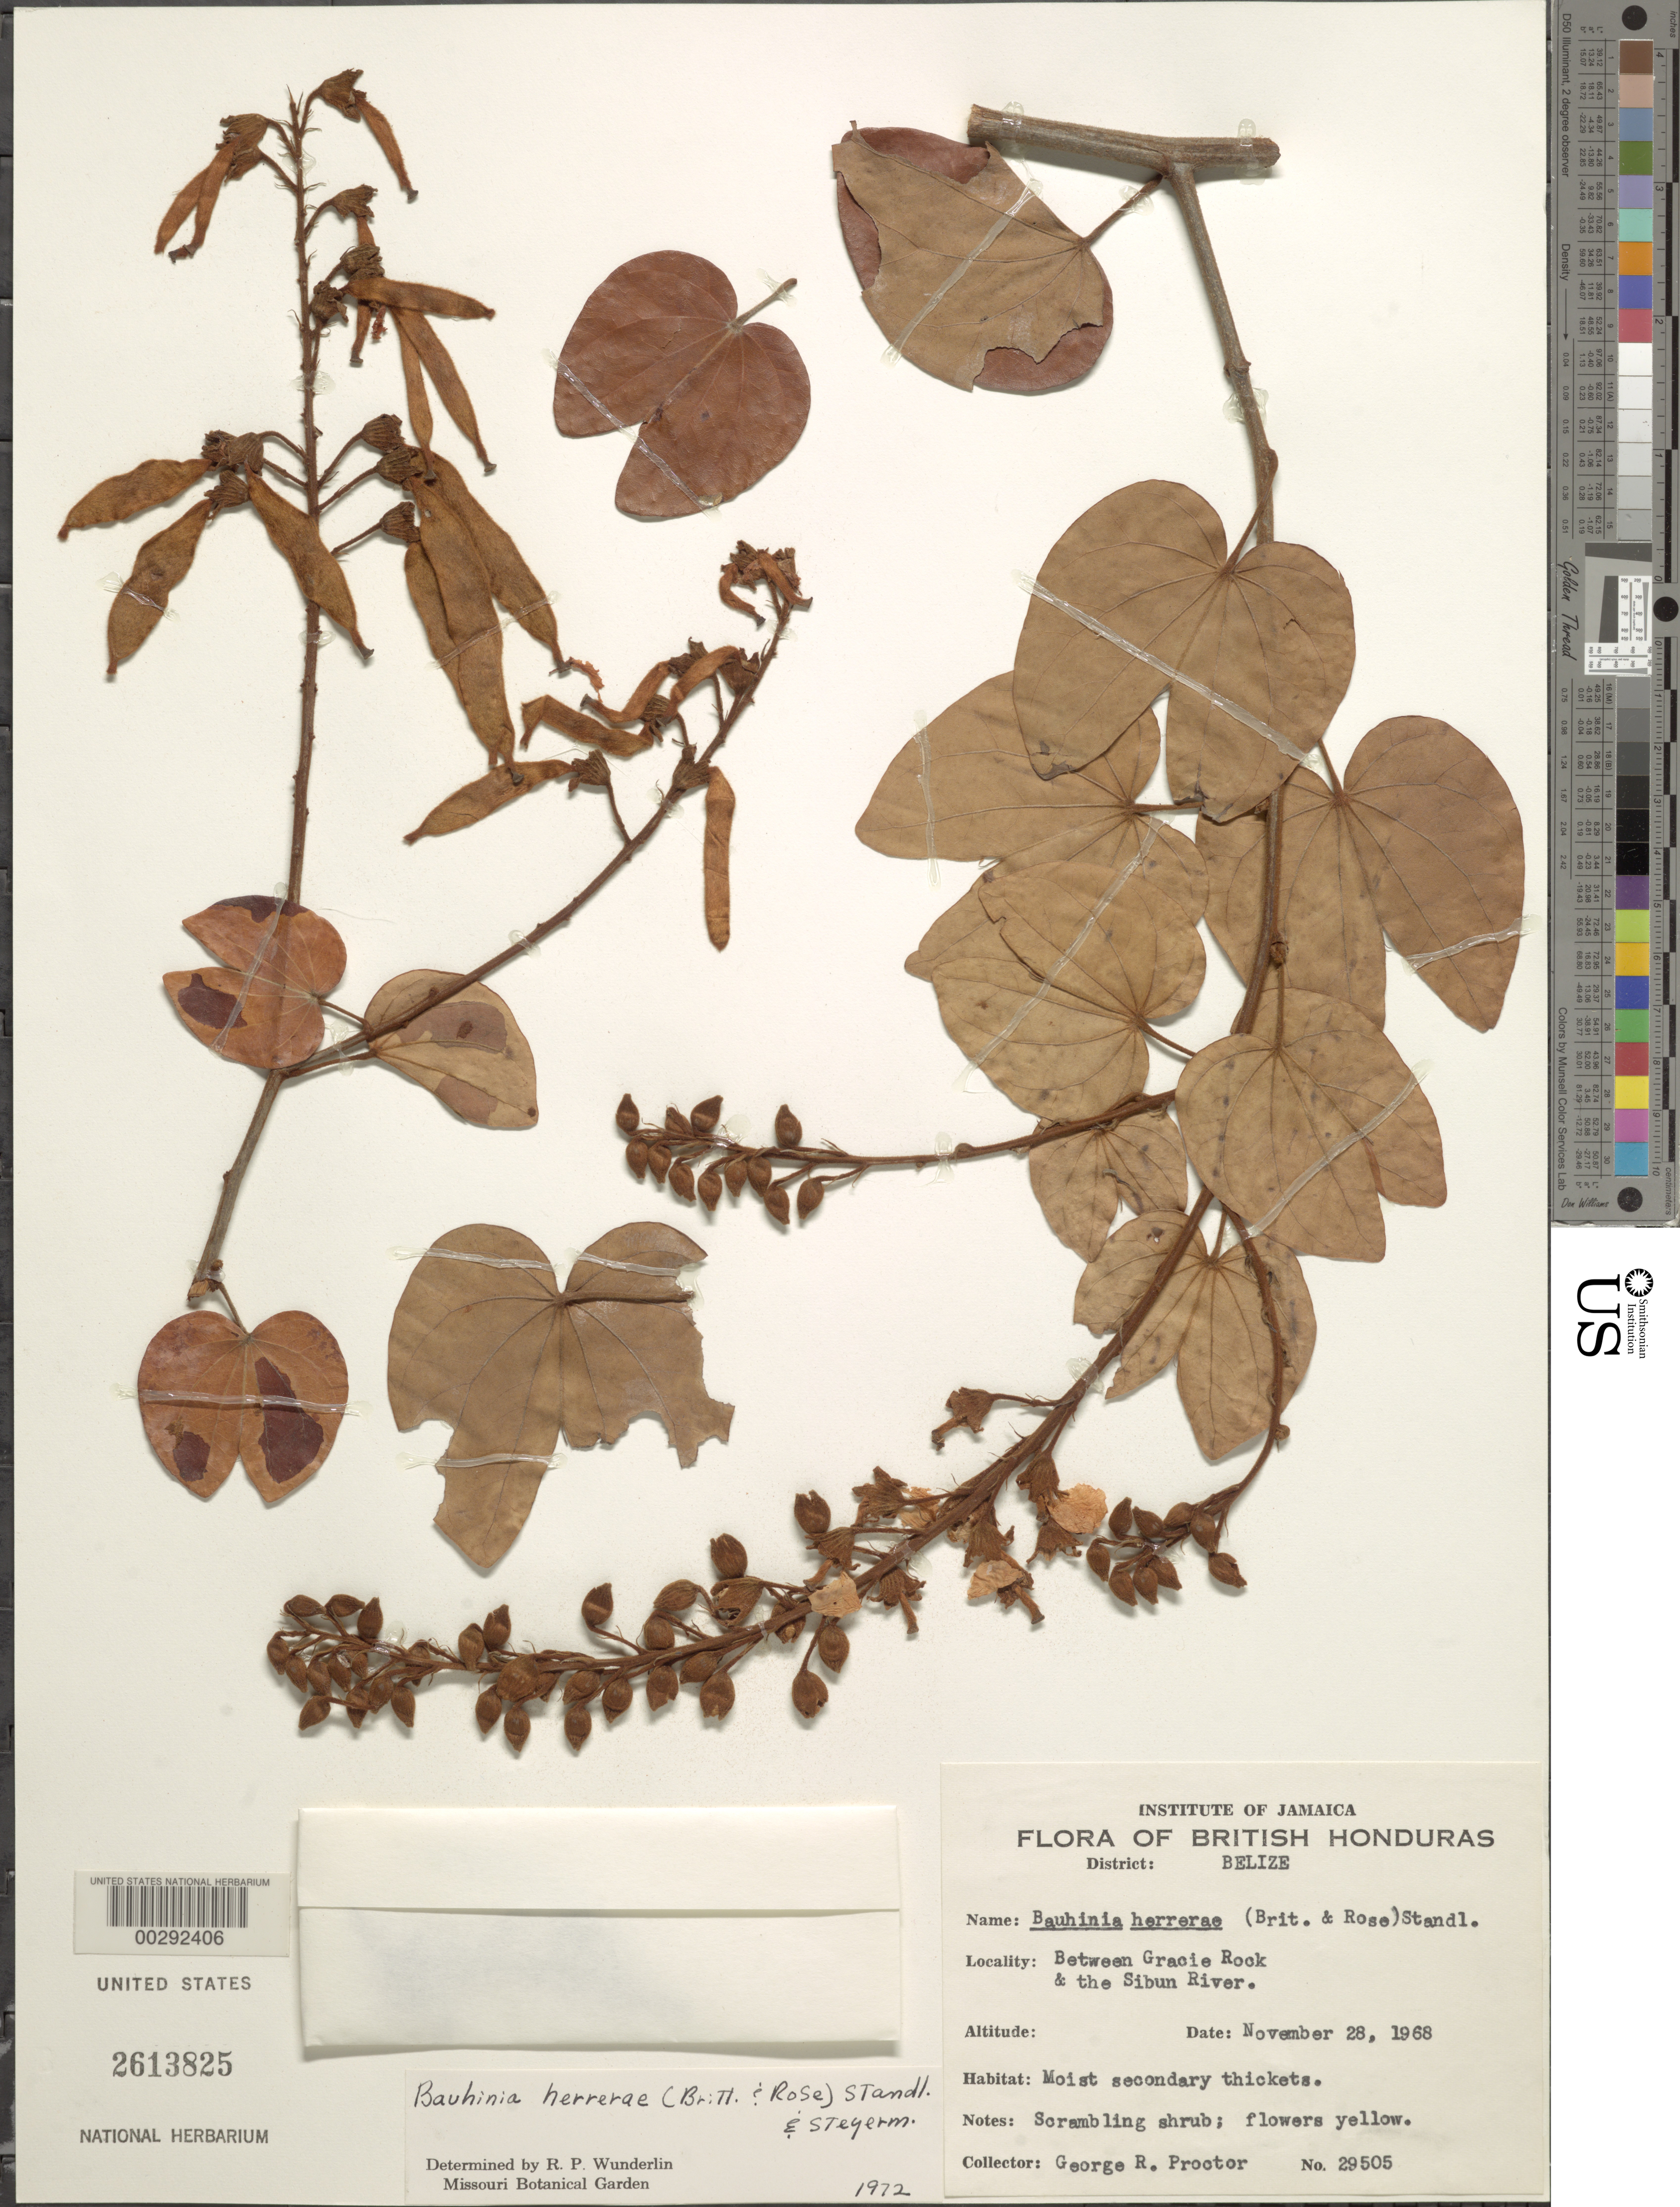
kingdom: Plantae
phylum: Tracheophyta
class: Magnoliopsida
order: Fabales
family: Fabaceae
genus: Bauhinia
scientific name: Bauhinia herrerae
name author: (Britton & Rose) Standl. & Steyerm.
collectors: G. R. Proctor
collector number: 29505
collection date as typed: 28 Nov 1968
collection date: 1968-11-28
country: Belize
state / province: Belize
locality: Between Gracie Rock and the Sibun River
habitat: Moist secondary thickets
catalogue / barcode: US 2613825